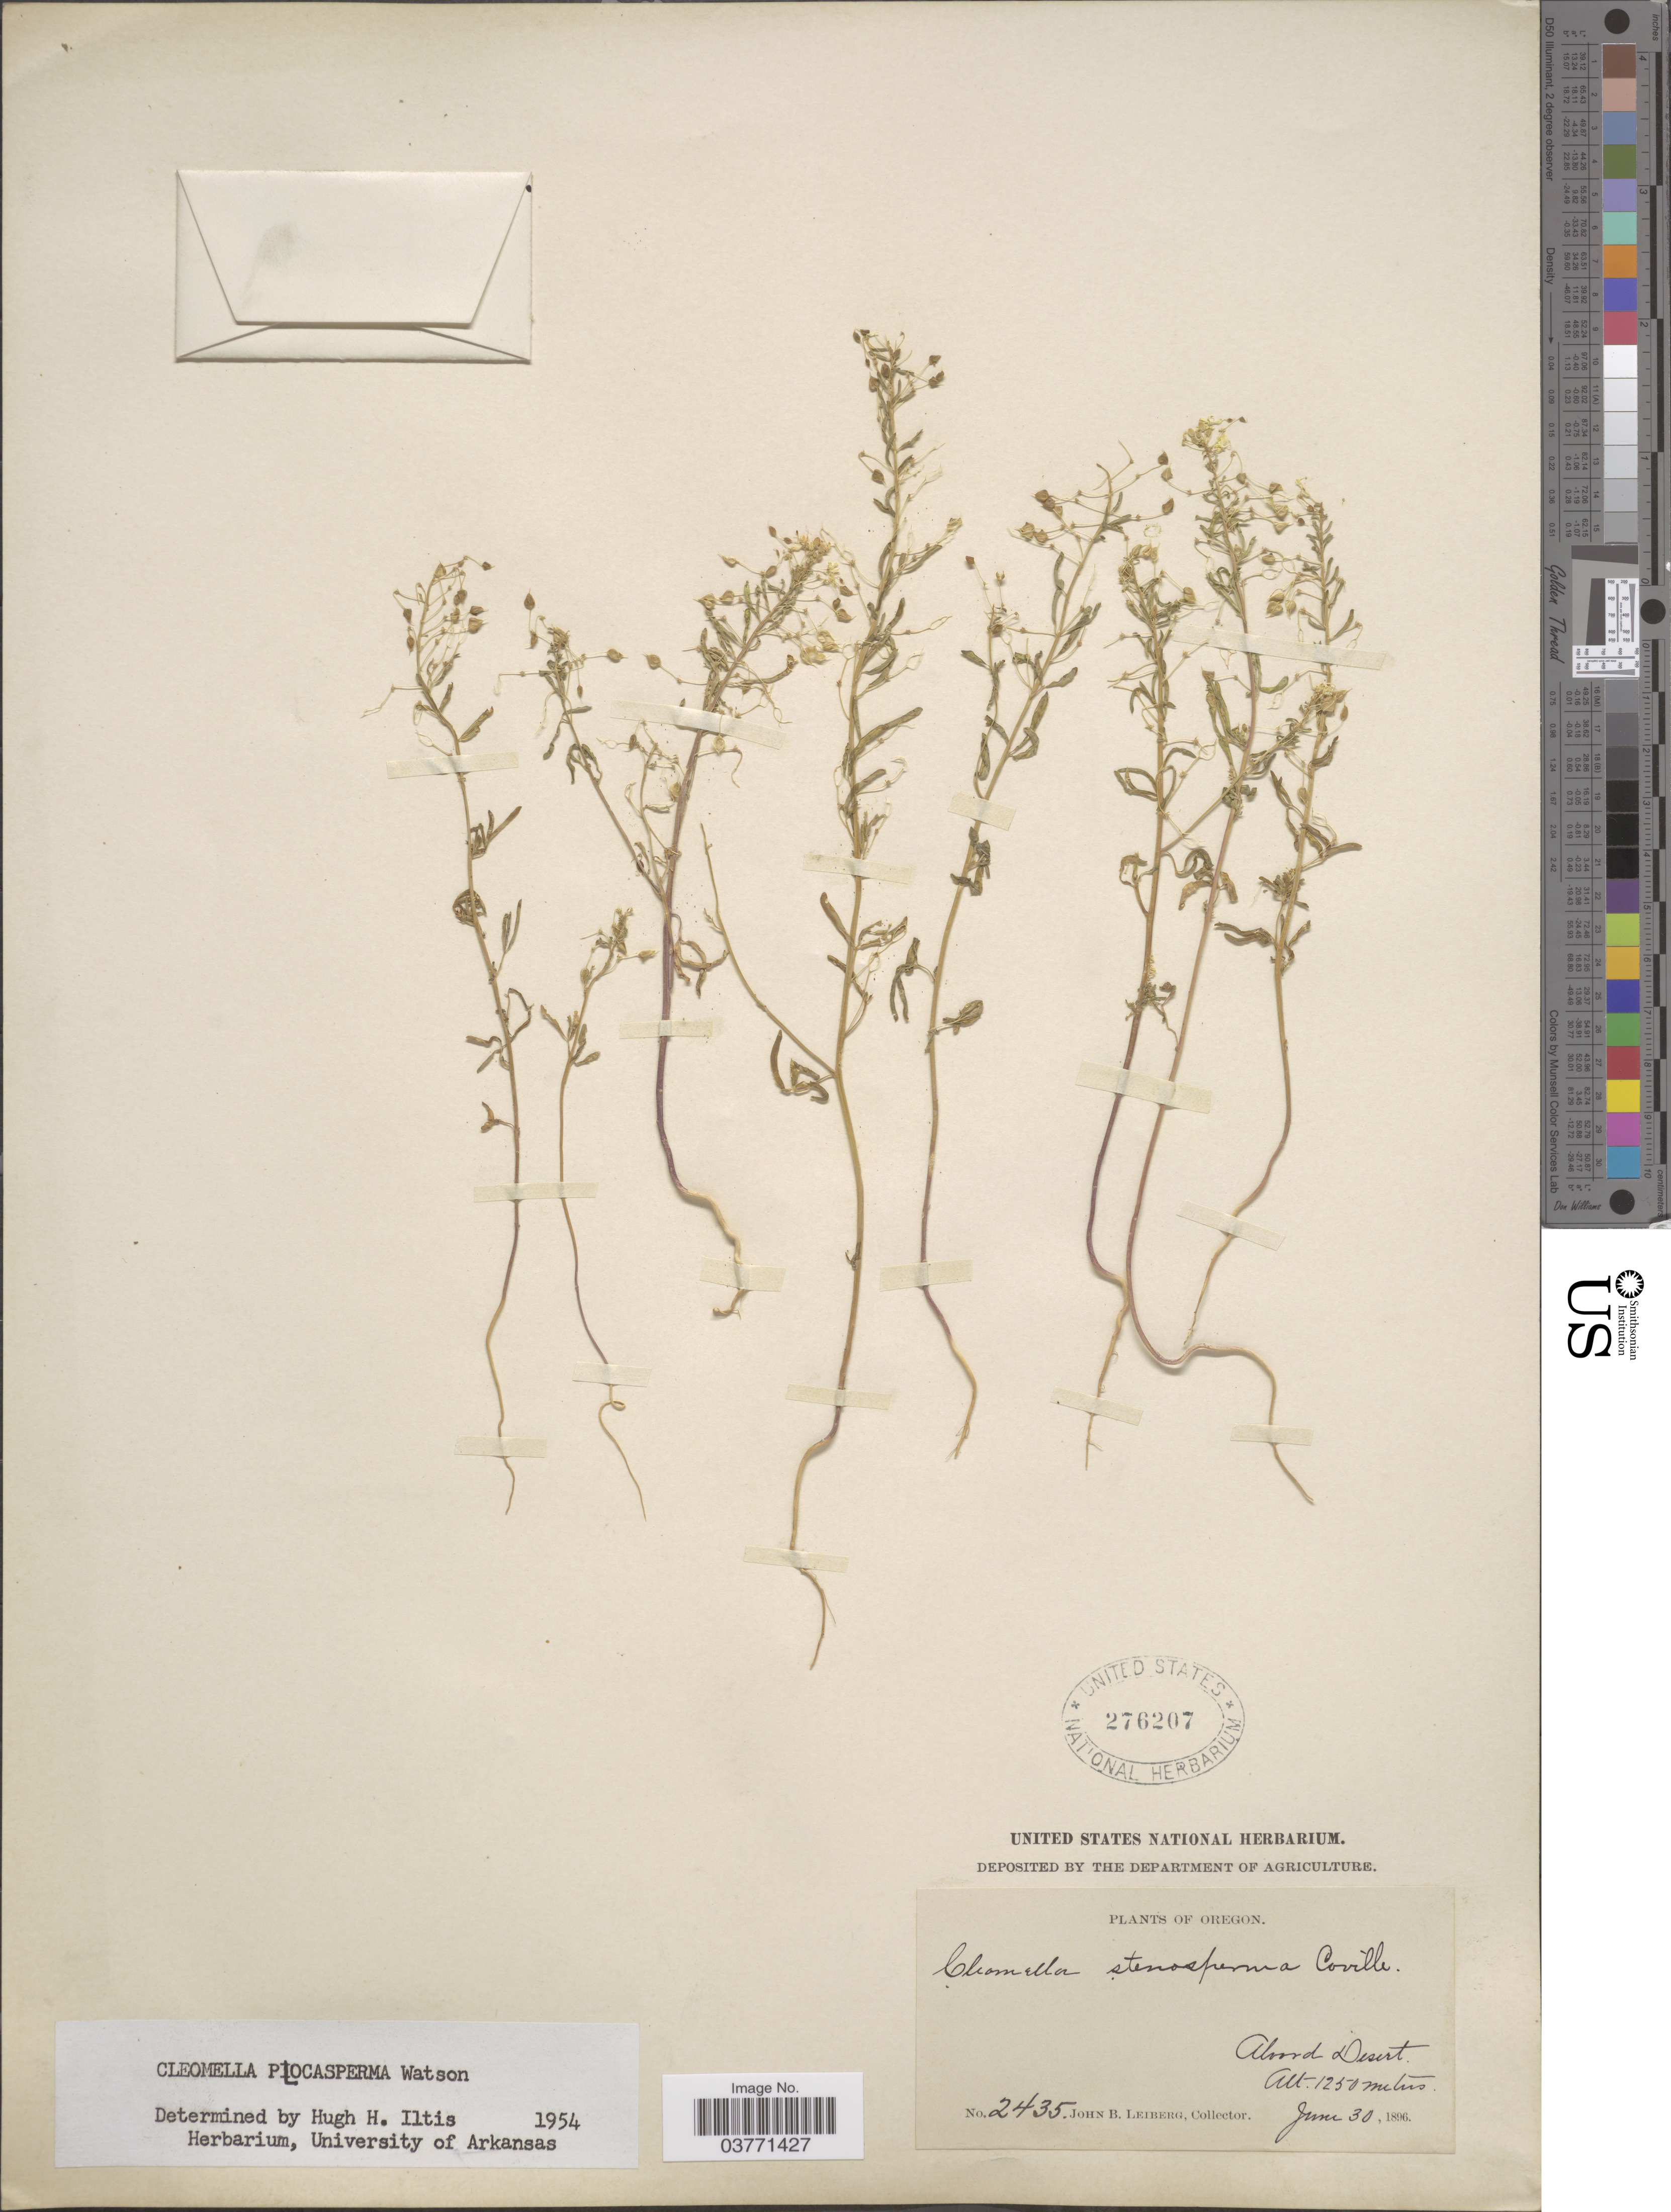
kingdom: Plantae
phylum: Tracheophyta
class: Magnoliopsida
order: Brassicales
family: Cleomaceae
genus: Cleomella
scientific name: Cleomella plocasperma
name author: S. Watson in C. King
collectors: J. Leiberg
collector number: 2435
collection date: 1896-06-30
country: United States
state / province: Oregon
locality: Alvord Desert.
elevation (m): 1250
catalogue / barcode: US 276207